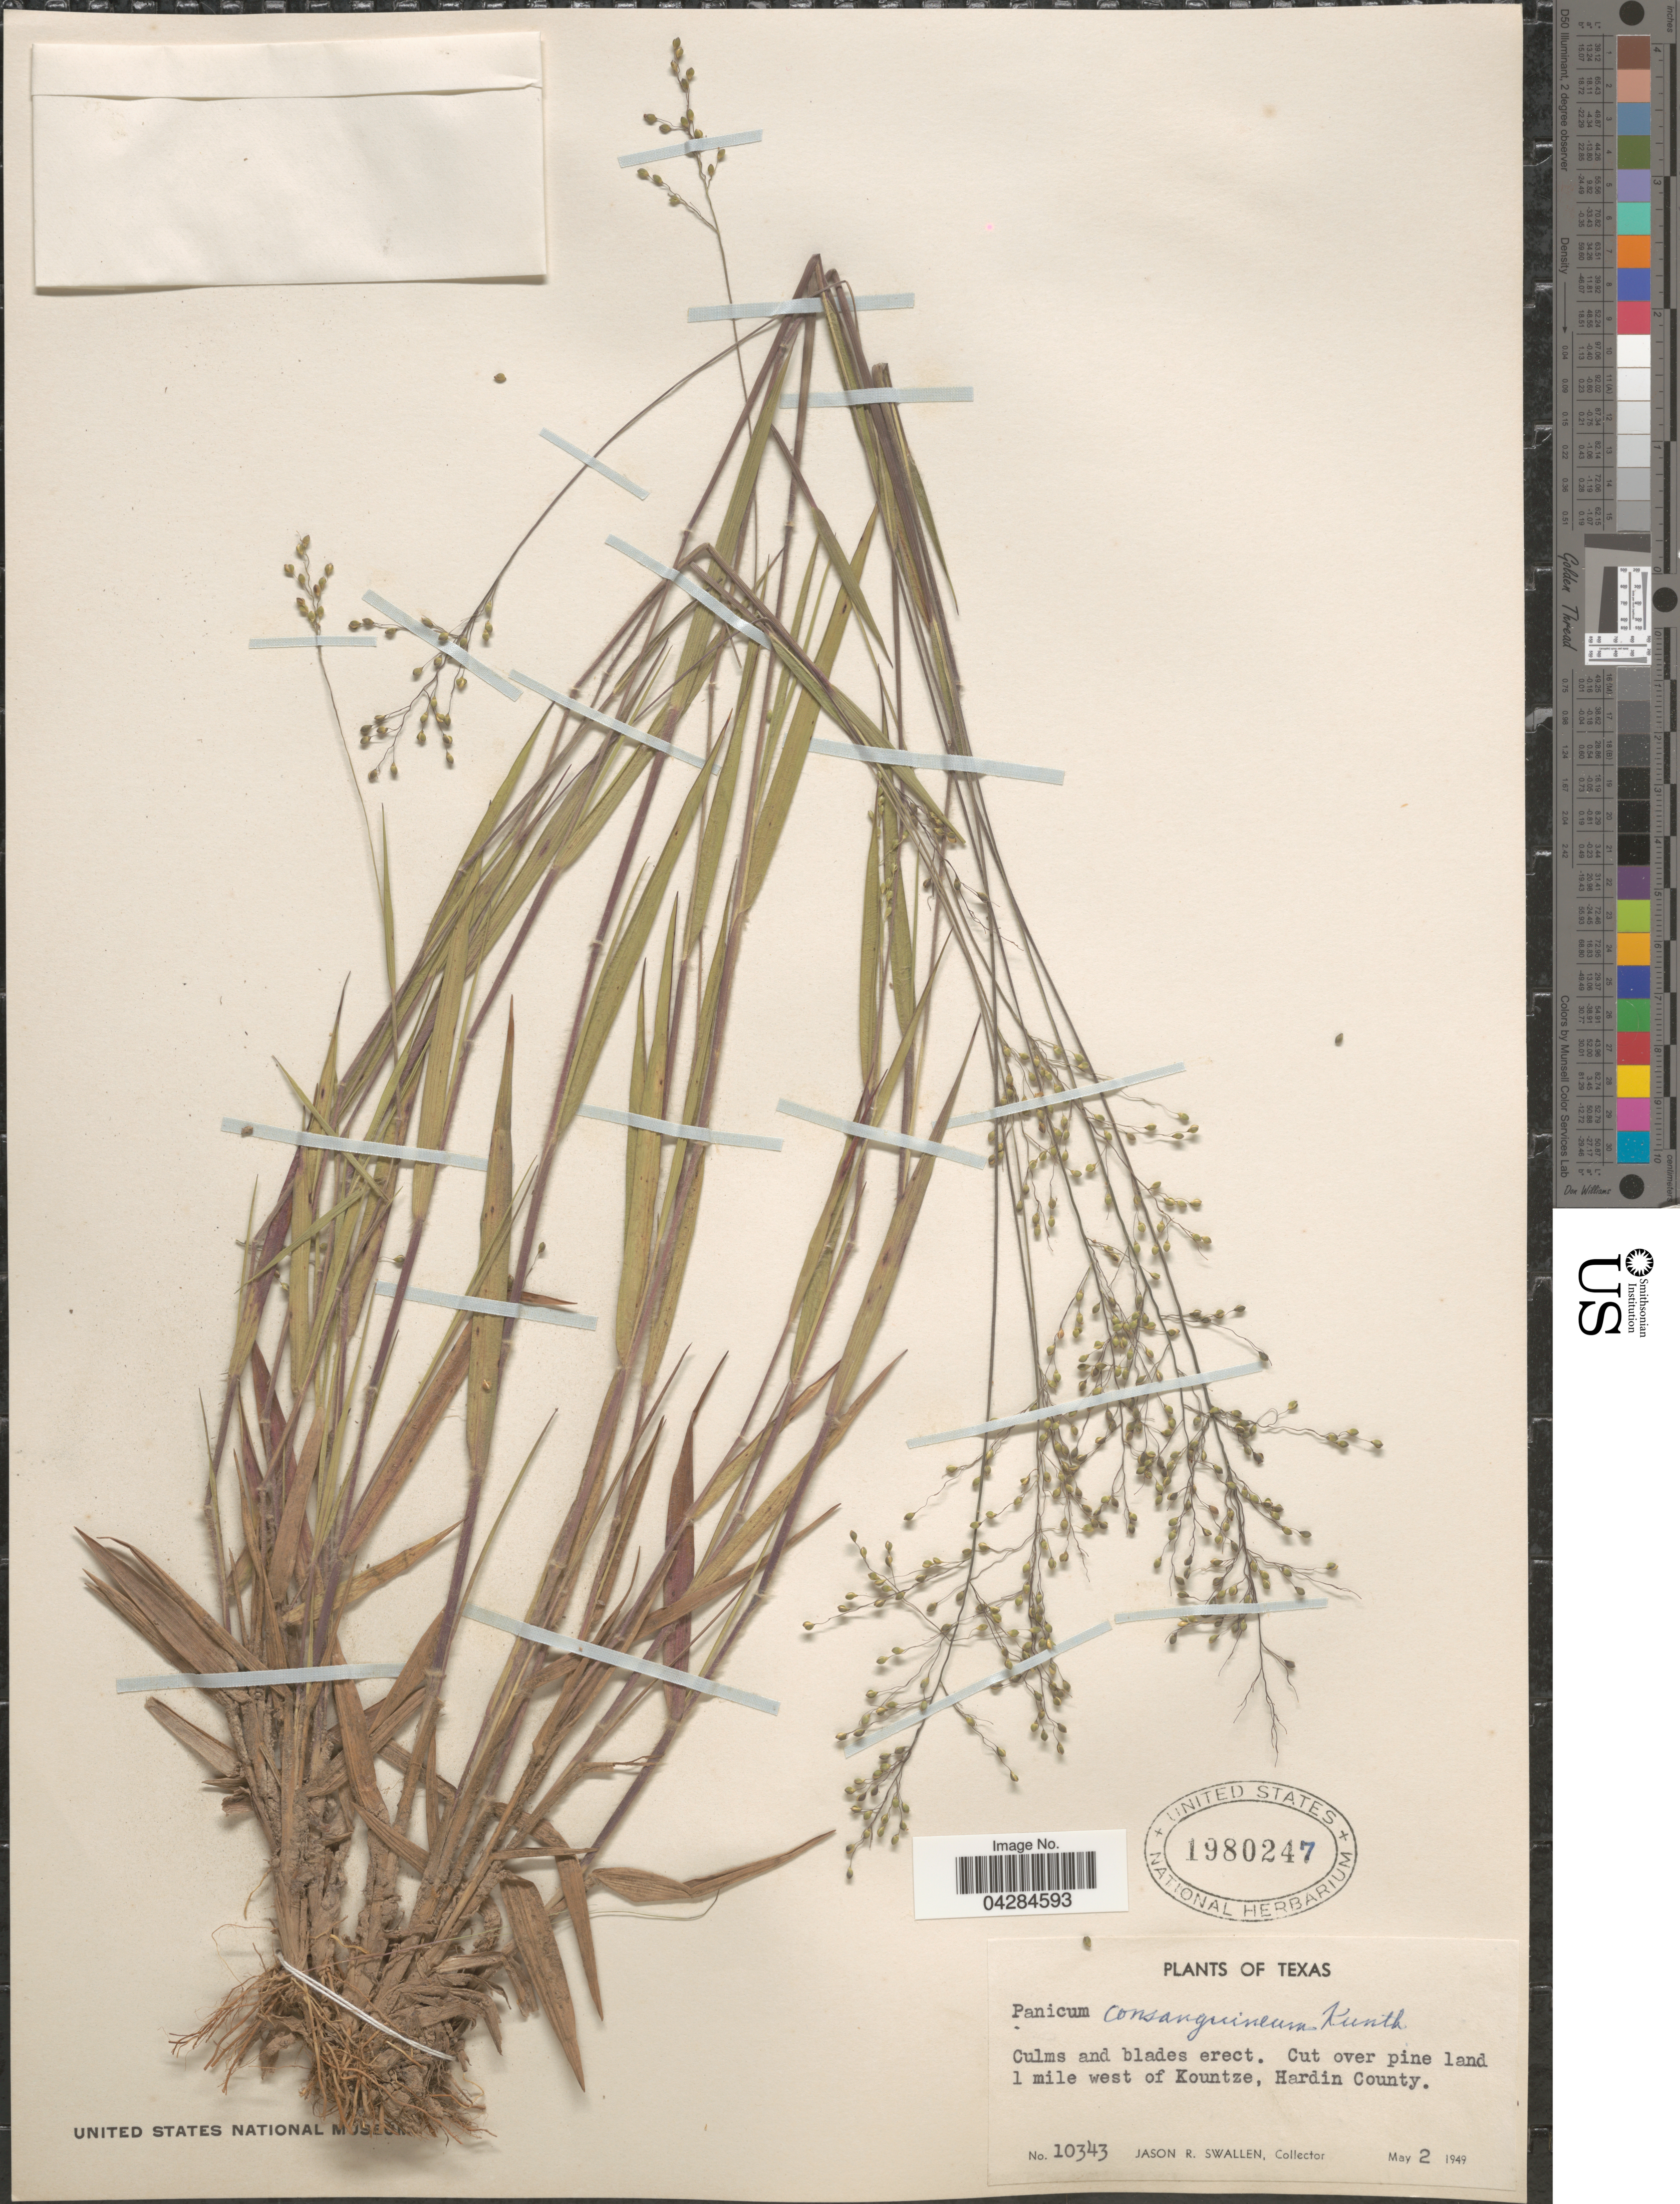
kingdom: Plantae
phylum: Tracheophyta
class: Liliopsida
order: Poales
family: Poaceae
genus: Dichanthelium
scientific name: Dichanthelium ovale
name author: (Elliott) Gould & C.A. Clark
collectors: J. R. Swallen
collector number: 10343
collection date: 1949-05-02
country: United States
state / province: Texas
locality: Cut over pine land 1 mile west of Kountze, Hardin County.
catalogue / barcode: US 1980247